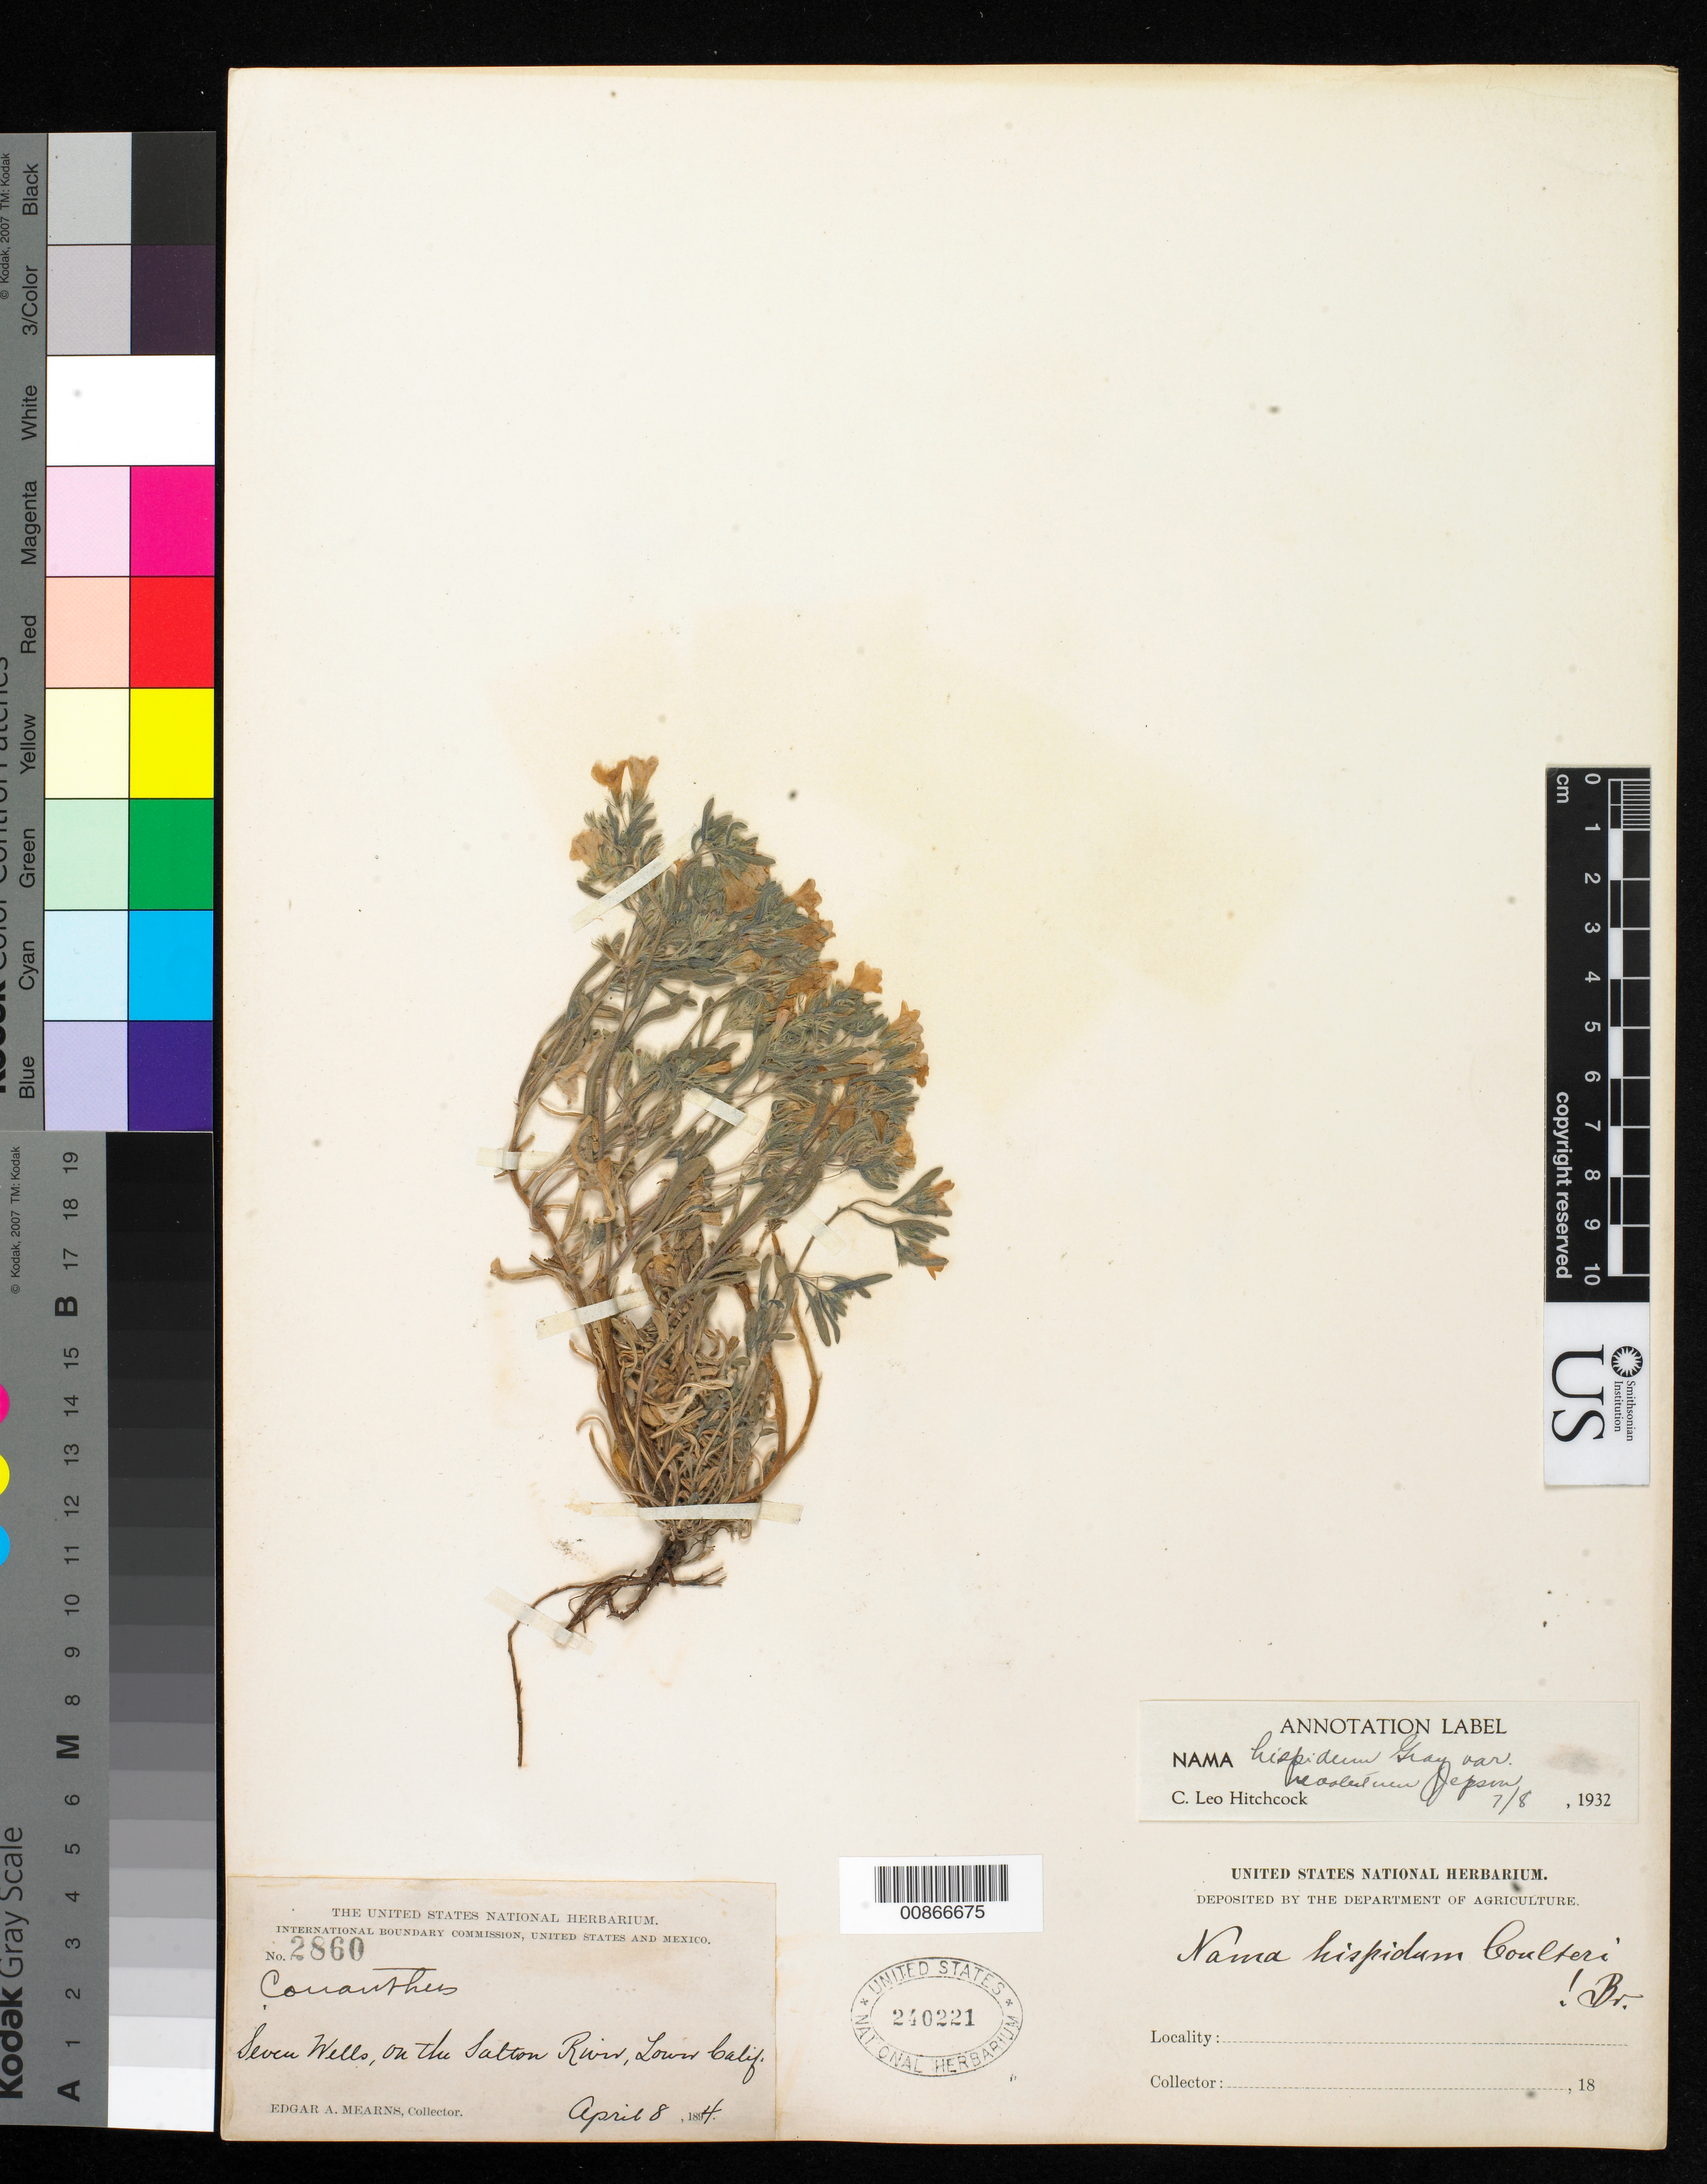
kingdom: Plantae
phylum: Tracheophyta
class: Magnoliopsida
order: Boraginales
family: Namaceae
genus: Nama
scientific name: Nama hispida var. revoluta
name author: Jeps.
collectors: E. A. Mearns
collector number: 2860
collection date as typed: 08 Apr 1894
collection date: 1894-04-08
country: Mexico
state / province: Baja California Norte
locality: Seven Wells, on the Salton River, Baja California.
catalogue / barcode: US 240221